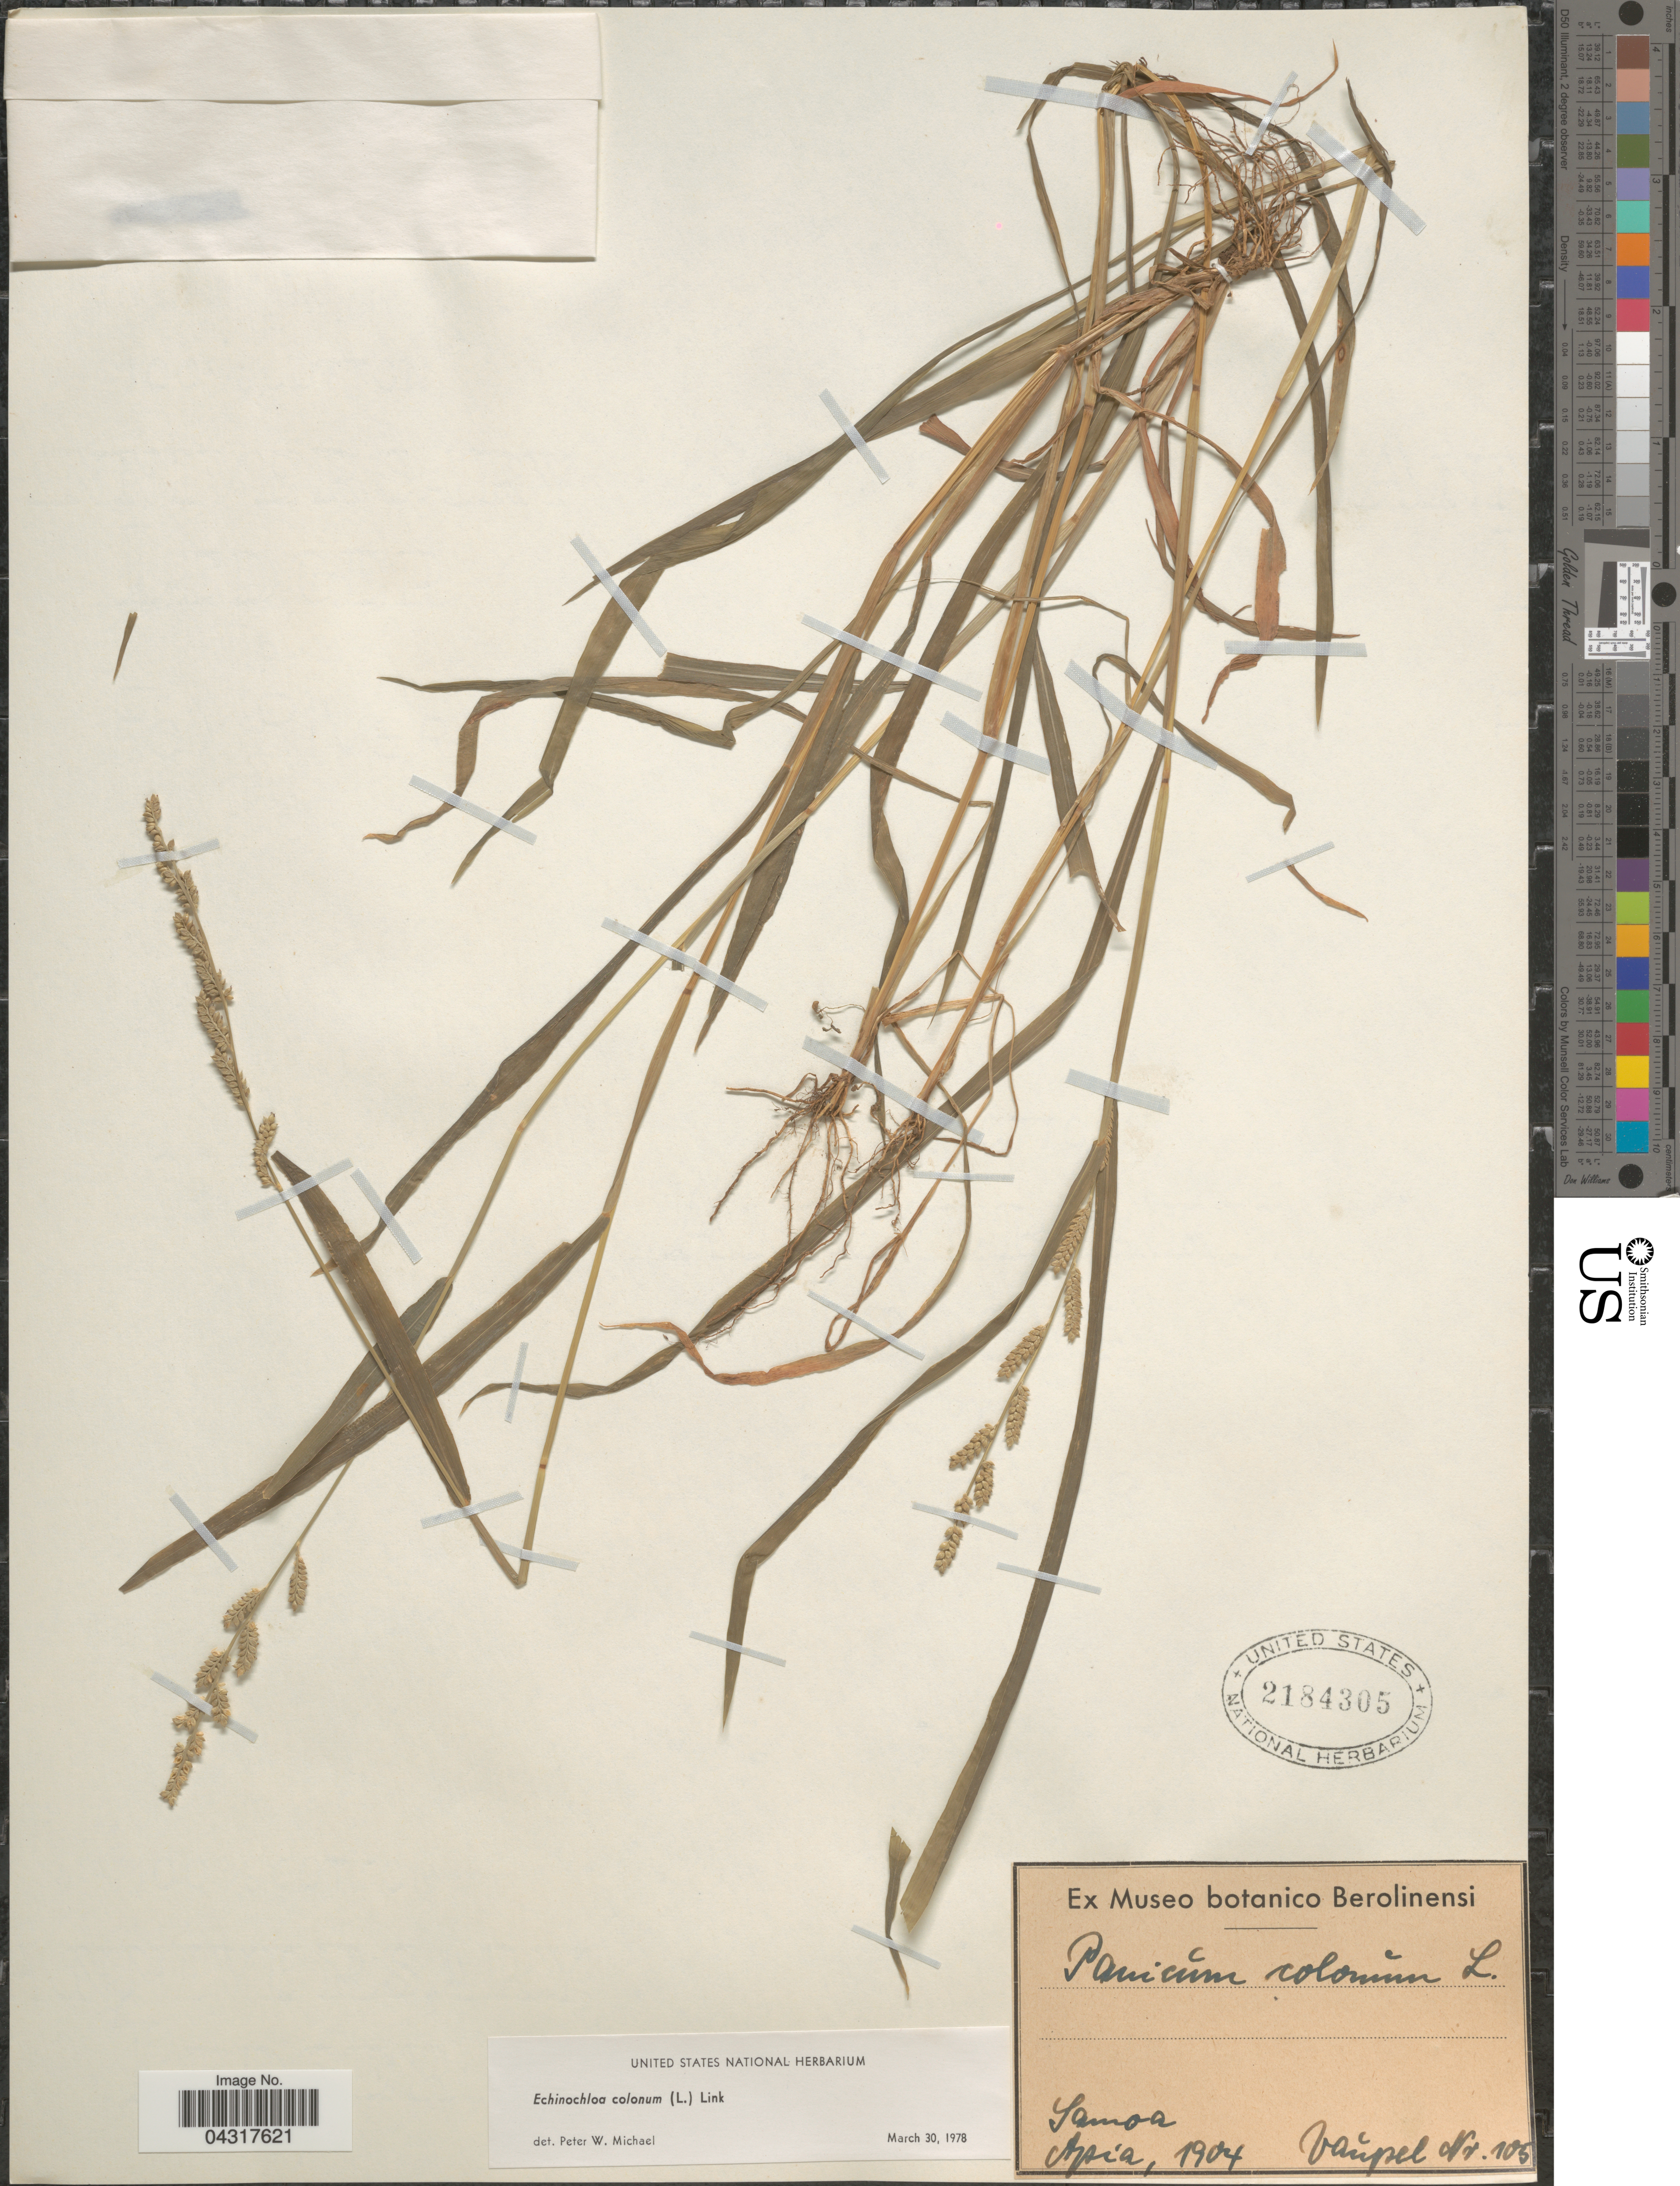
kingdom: Plantae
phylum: Tracheophyta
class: Liliopsida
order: Poales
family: Poaceae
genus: Echinochloa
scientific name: Echinochloa colona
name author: (L.) Link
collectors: Vaupel, --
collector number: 105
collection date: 1904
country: Samoa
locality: Samoa. Apia.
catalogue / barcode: US 2184305